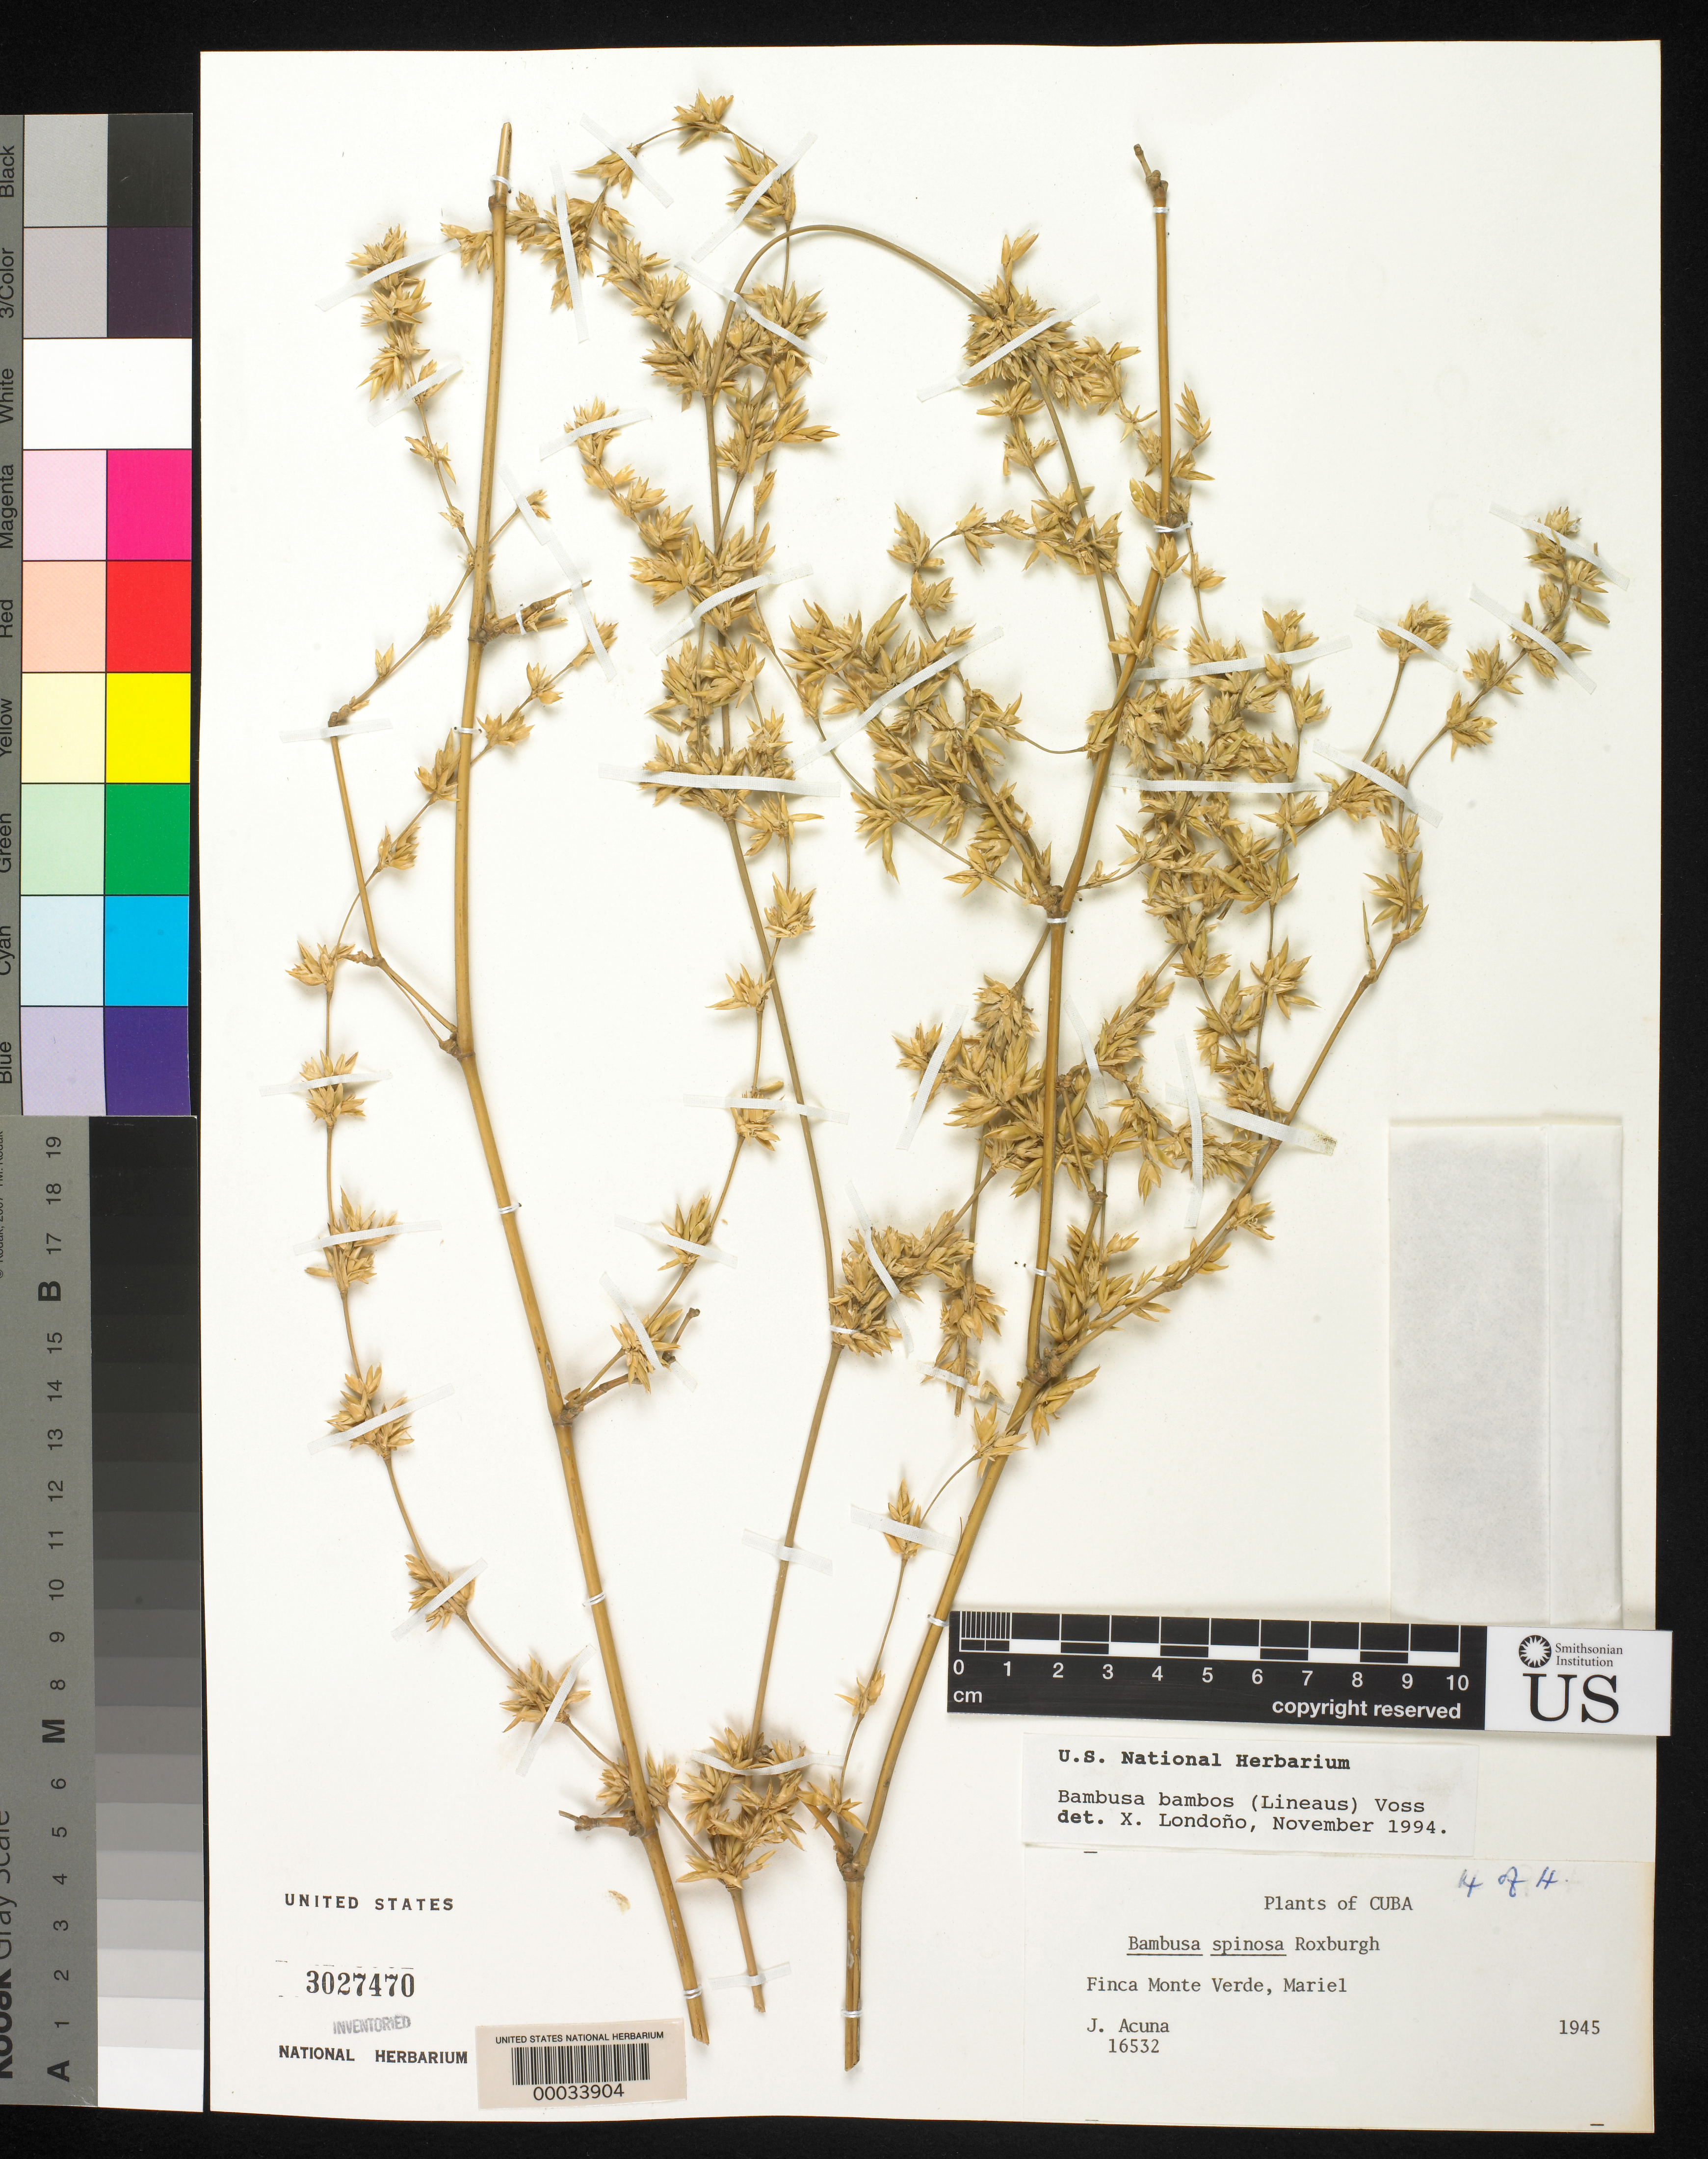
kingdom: Plantae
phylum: Tracheophyta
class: Liliopsida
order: Poales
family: Poaceae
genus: Bambusa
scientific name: Bambusa bambos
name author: (L.) Voss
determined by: Londoño, X., (TULV), Jardin Botanico "Juan Maria Cespedes"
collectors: J. B. Acuña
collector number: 16532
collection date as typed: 1945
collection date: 1945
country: Cuba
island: Greater Antilles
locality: Finca Monte Verde, Mariel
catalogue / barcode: US 3027470